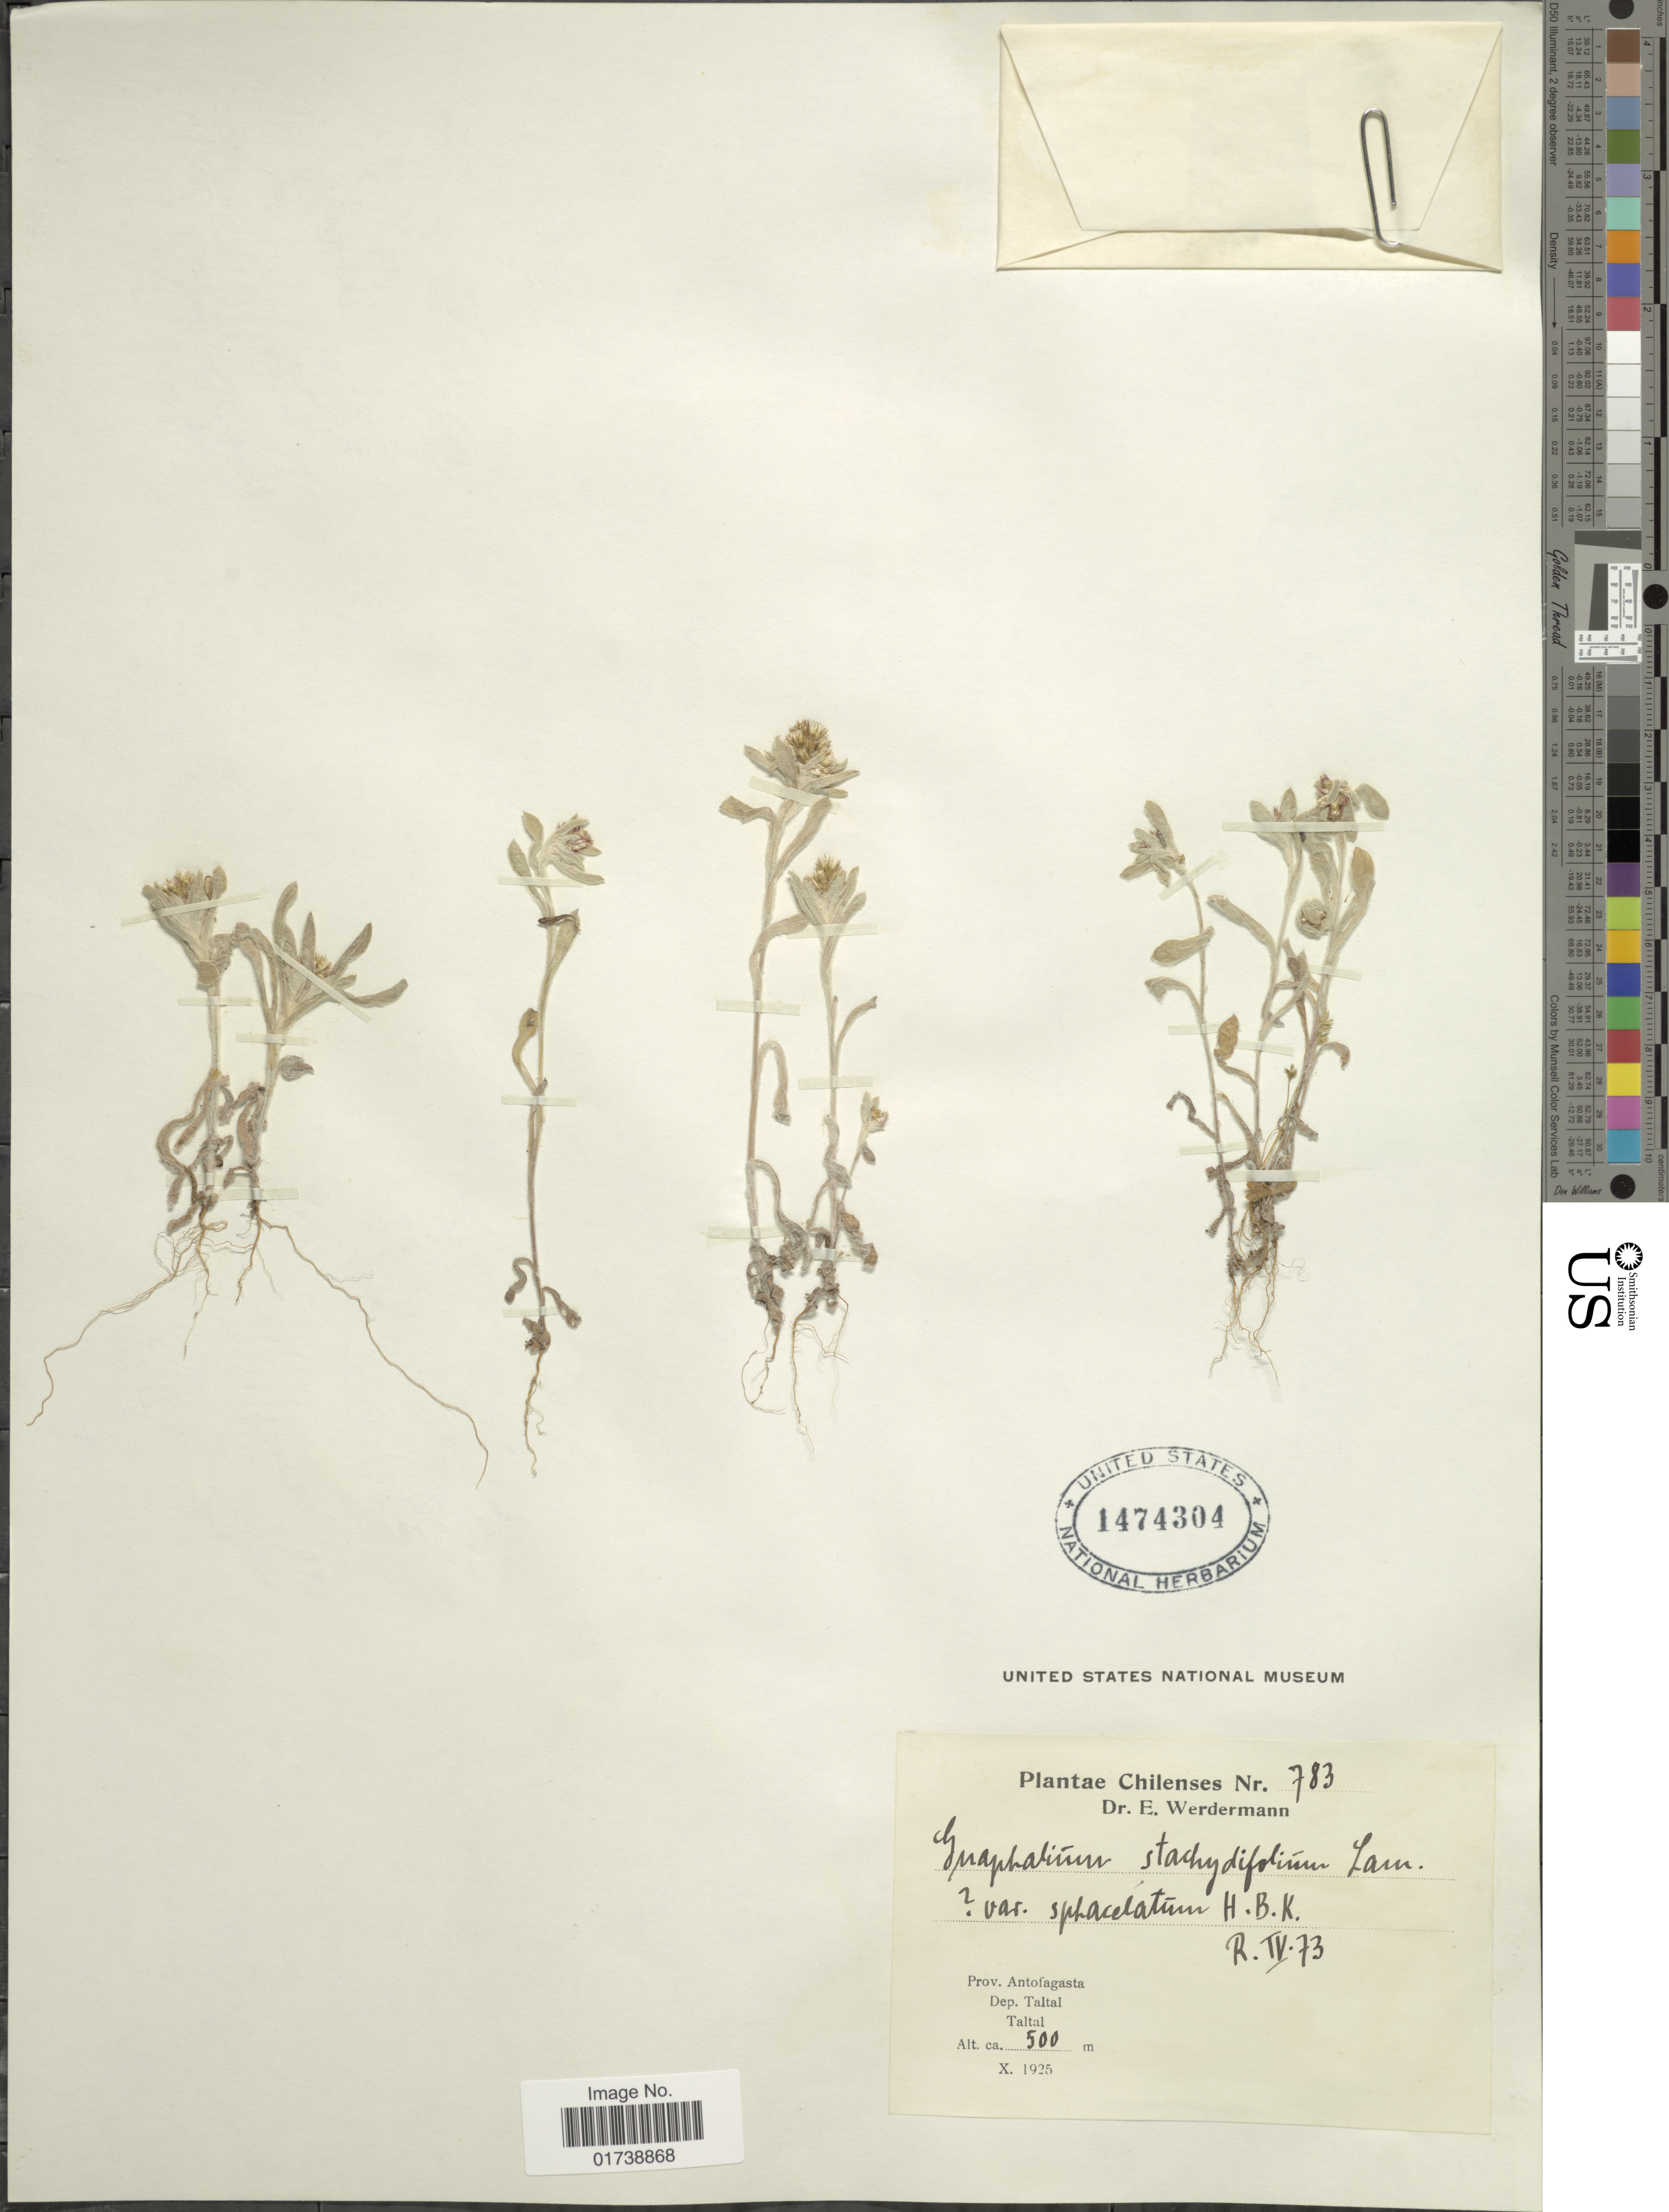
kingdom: Plantae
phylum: Tracheophyta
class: Magnoliopsida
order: Asterales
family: Asteraceae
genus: Gamochaeta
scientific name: Gamochaeta stachydifolia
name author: (Lam.) Cabrera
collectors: E. Werdermann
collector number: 783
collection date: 1925-10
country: Chile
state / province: Antofagasta (II)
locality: Dep. Taltal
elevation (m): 500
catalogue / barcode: US 1474304